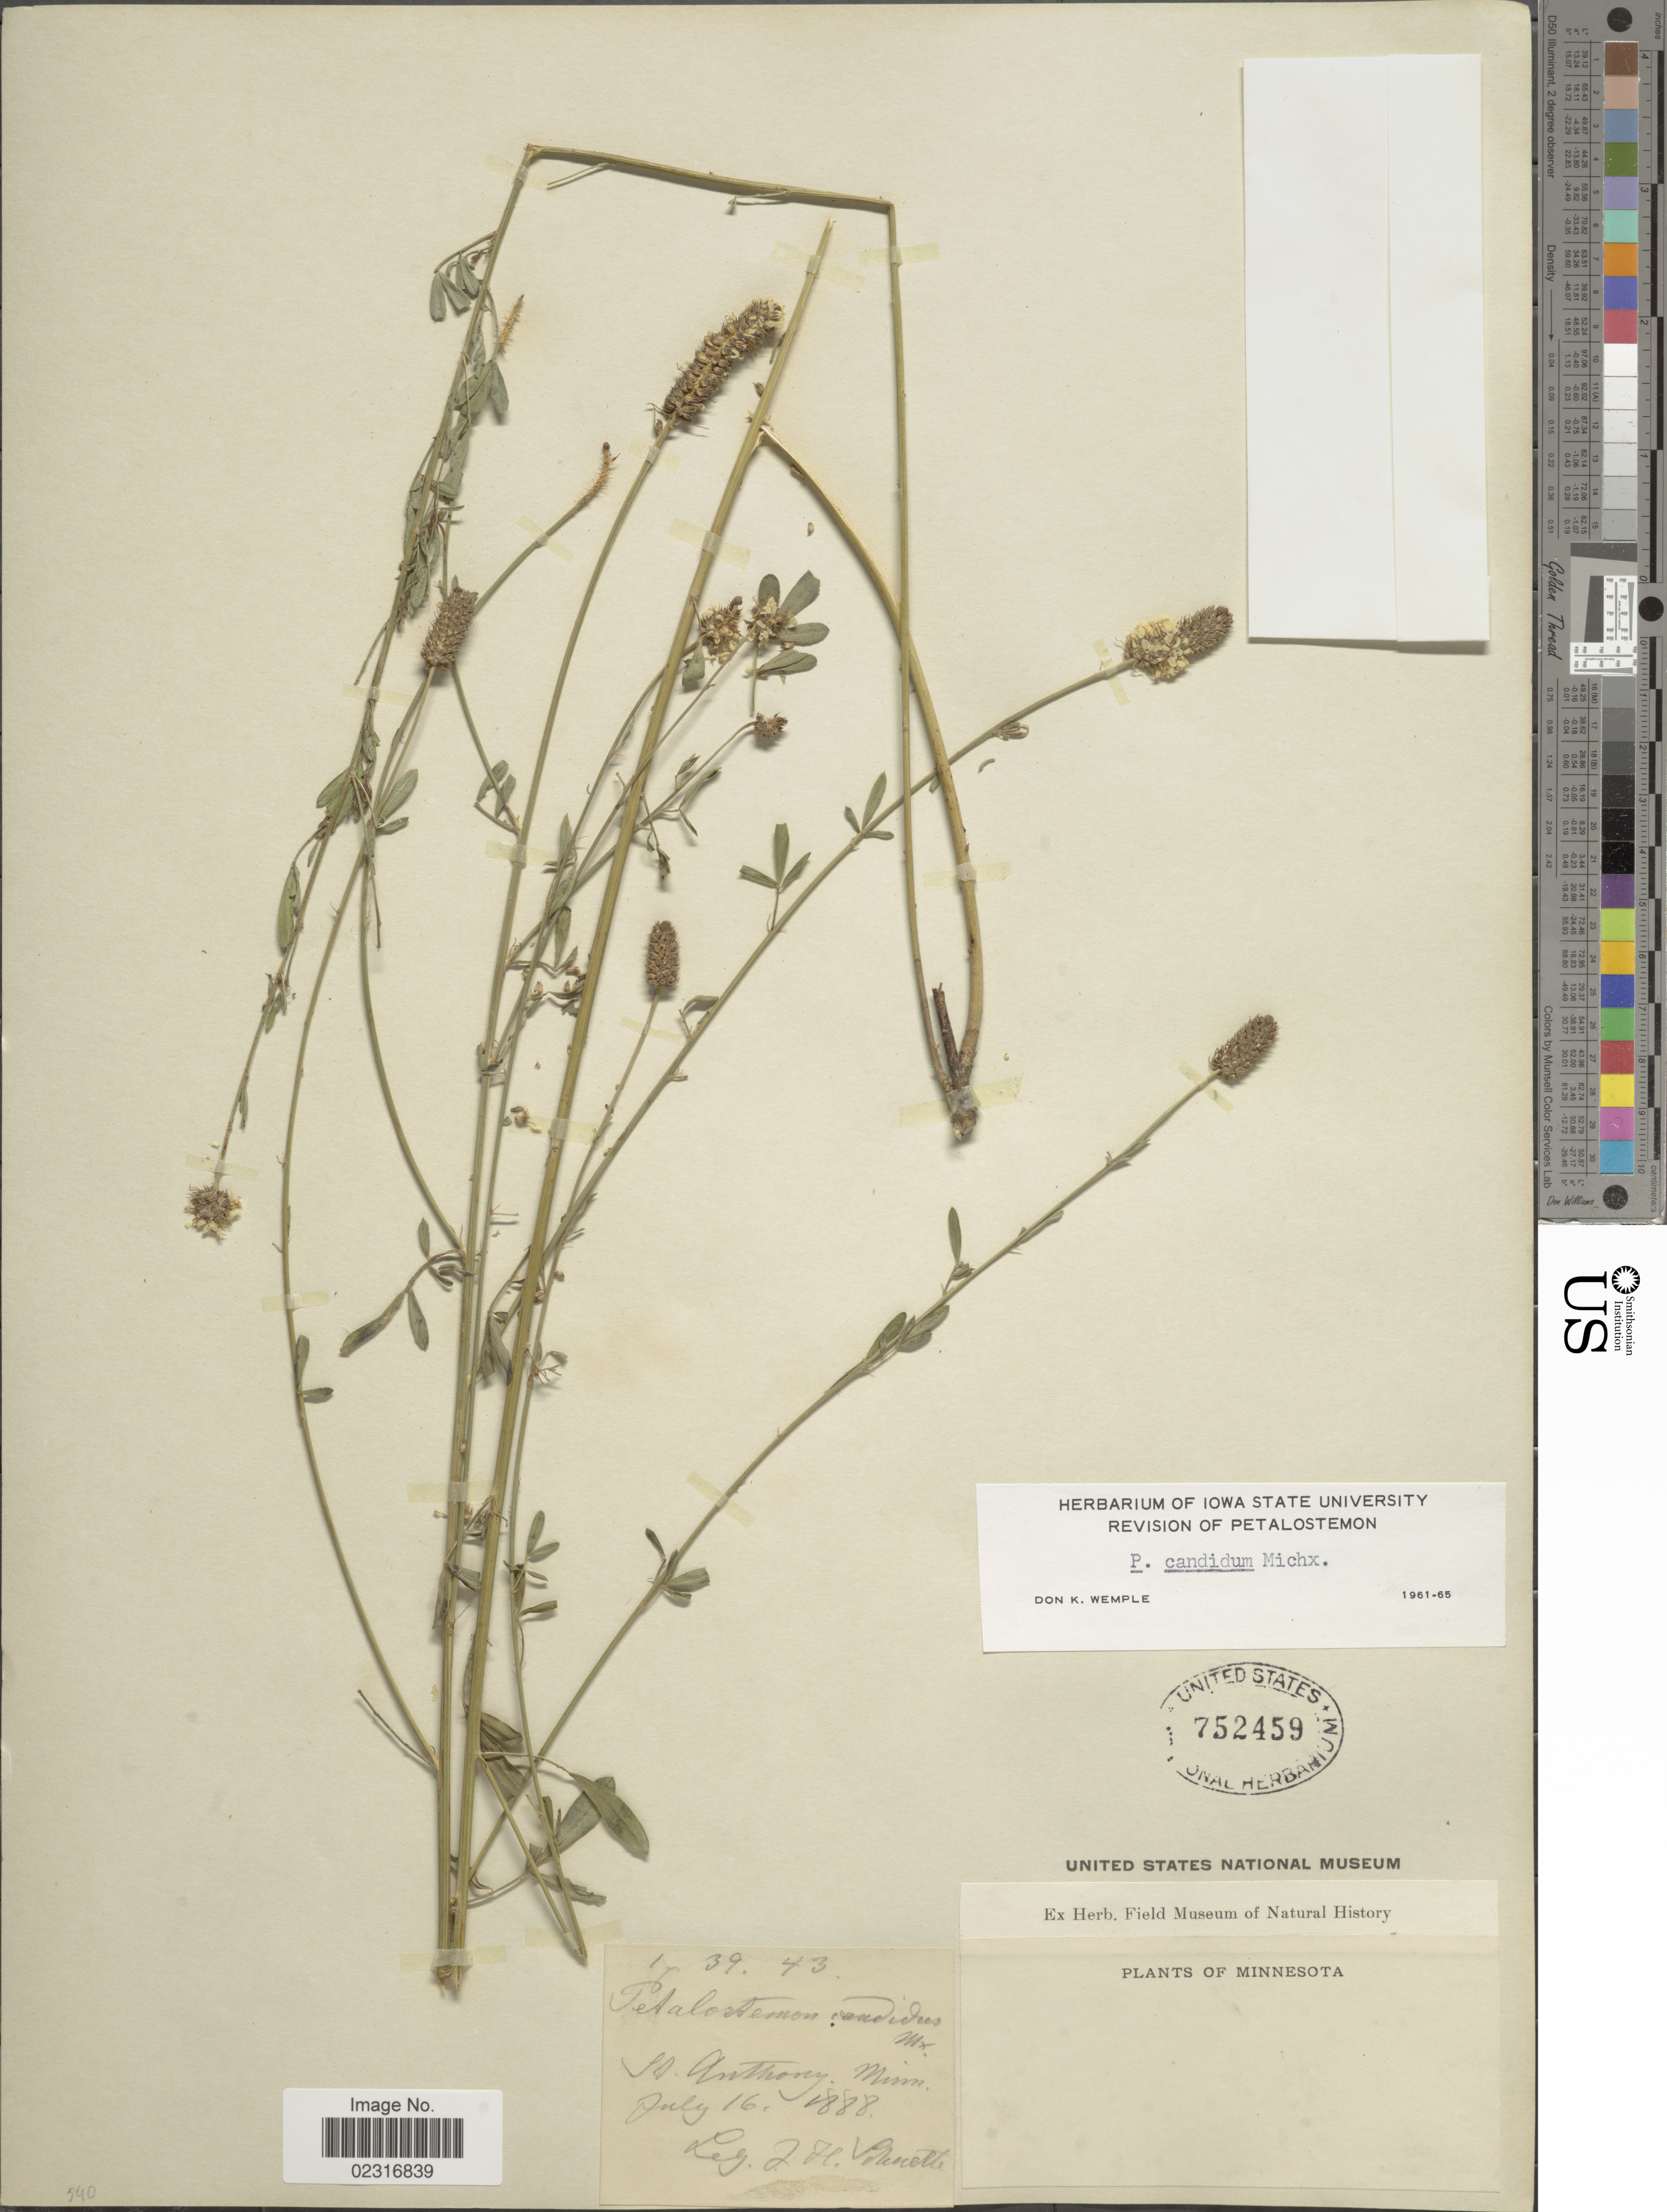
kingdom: Plantae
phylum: Tracheophyta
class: Magnoliopsida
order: Fabales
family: Fabaceae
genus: Dalea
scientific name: Dalea candida var. candida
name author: Michx. ex Willd.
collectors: J. H. Schuette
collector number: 13943*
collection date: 1888-07-16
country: United States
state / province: Minnesota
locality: In Anthoney, Minn.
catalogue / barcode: US 752459